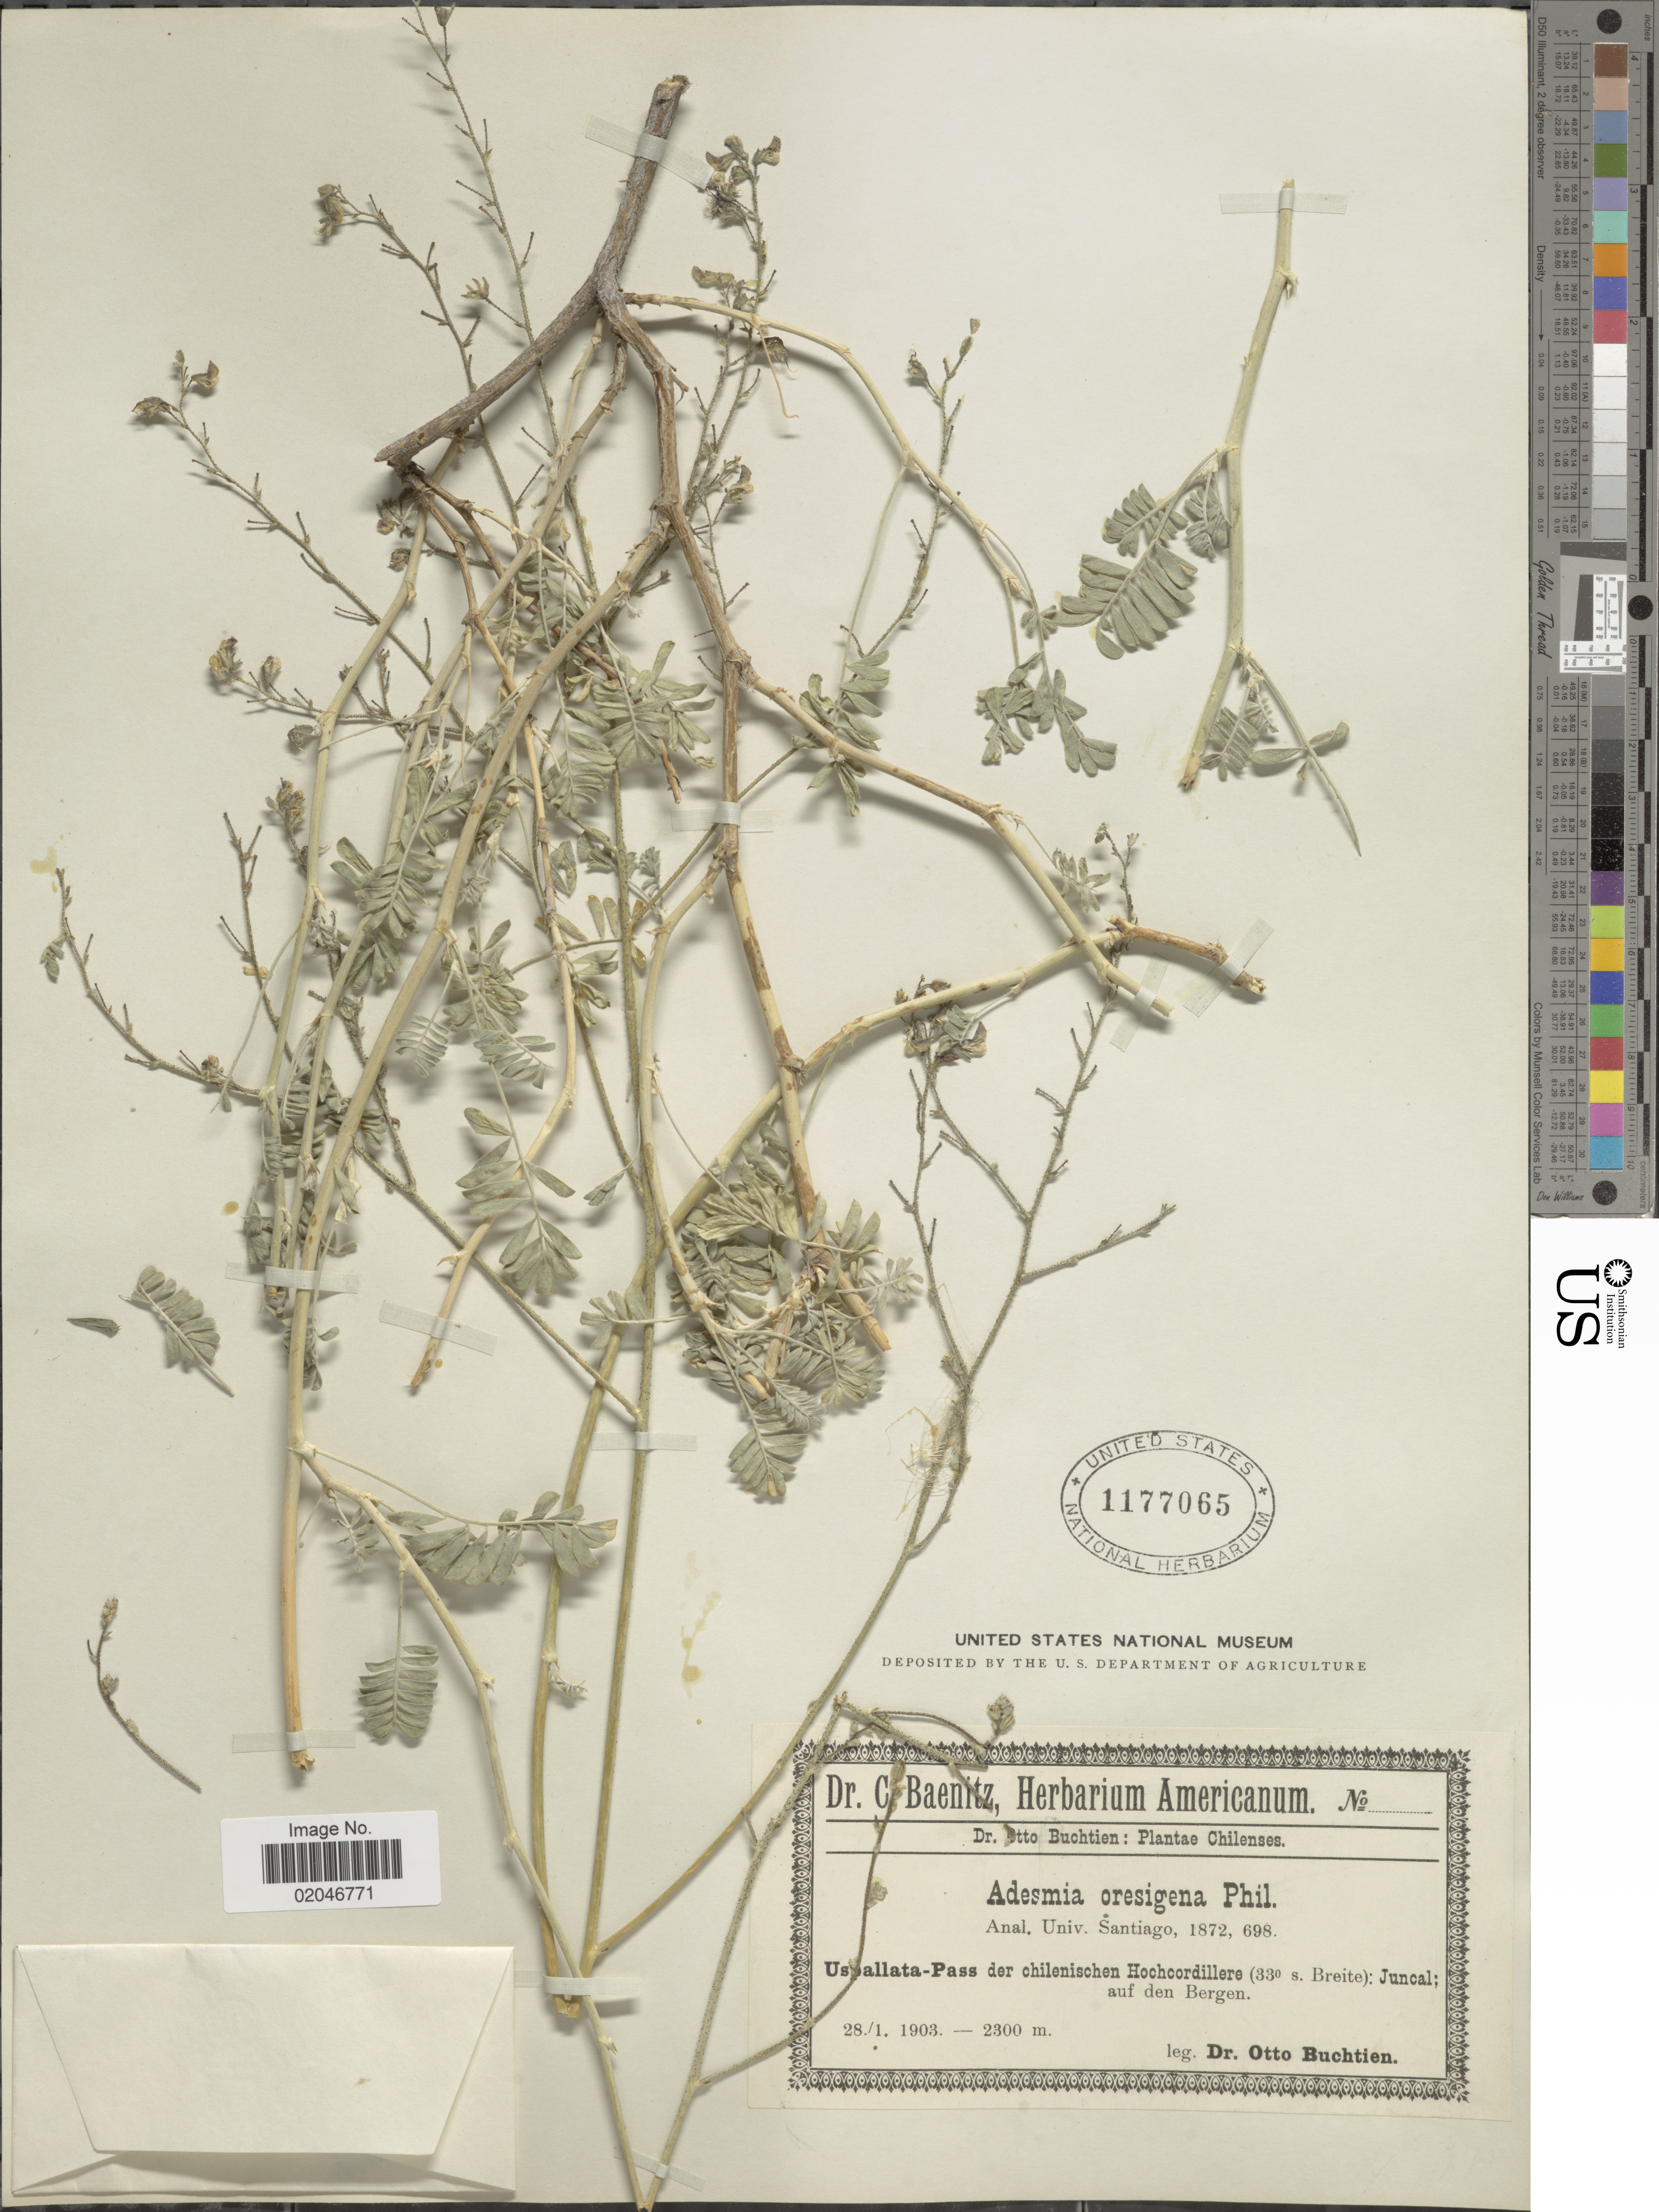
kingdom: Plantae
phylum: Tracheophyta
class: Magnoliopsida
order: Fabales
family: Fabaceae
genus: Adesmia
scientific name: Adesmia arachnipes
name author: Clos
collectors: O. Buchtien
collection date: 1903-01-28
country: Chile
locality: Uspallata-Pass der chilenischen Hochcordillere: Juncal auf den Bergen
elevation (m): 2300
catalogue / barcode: US 1177065